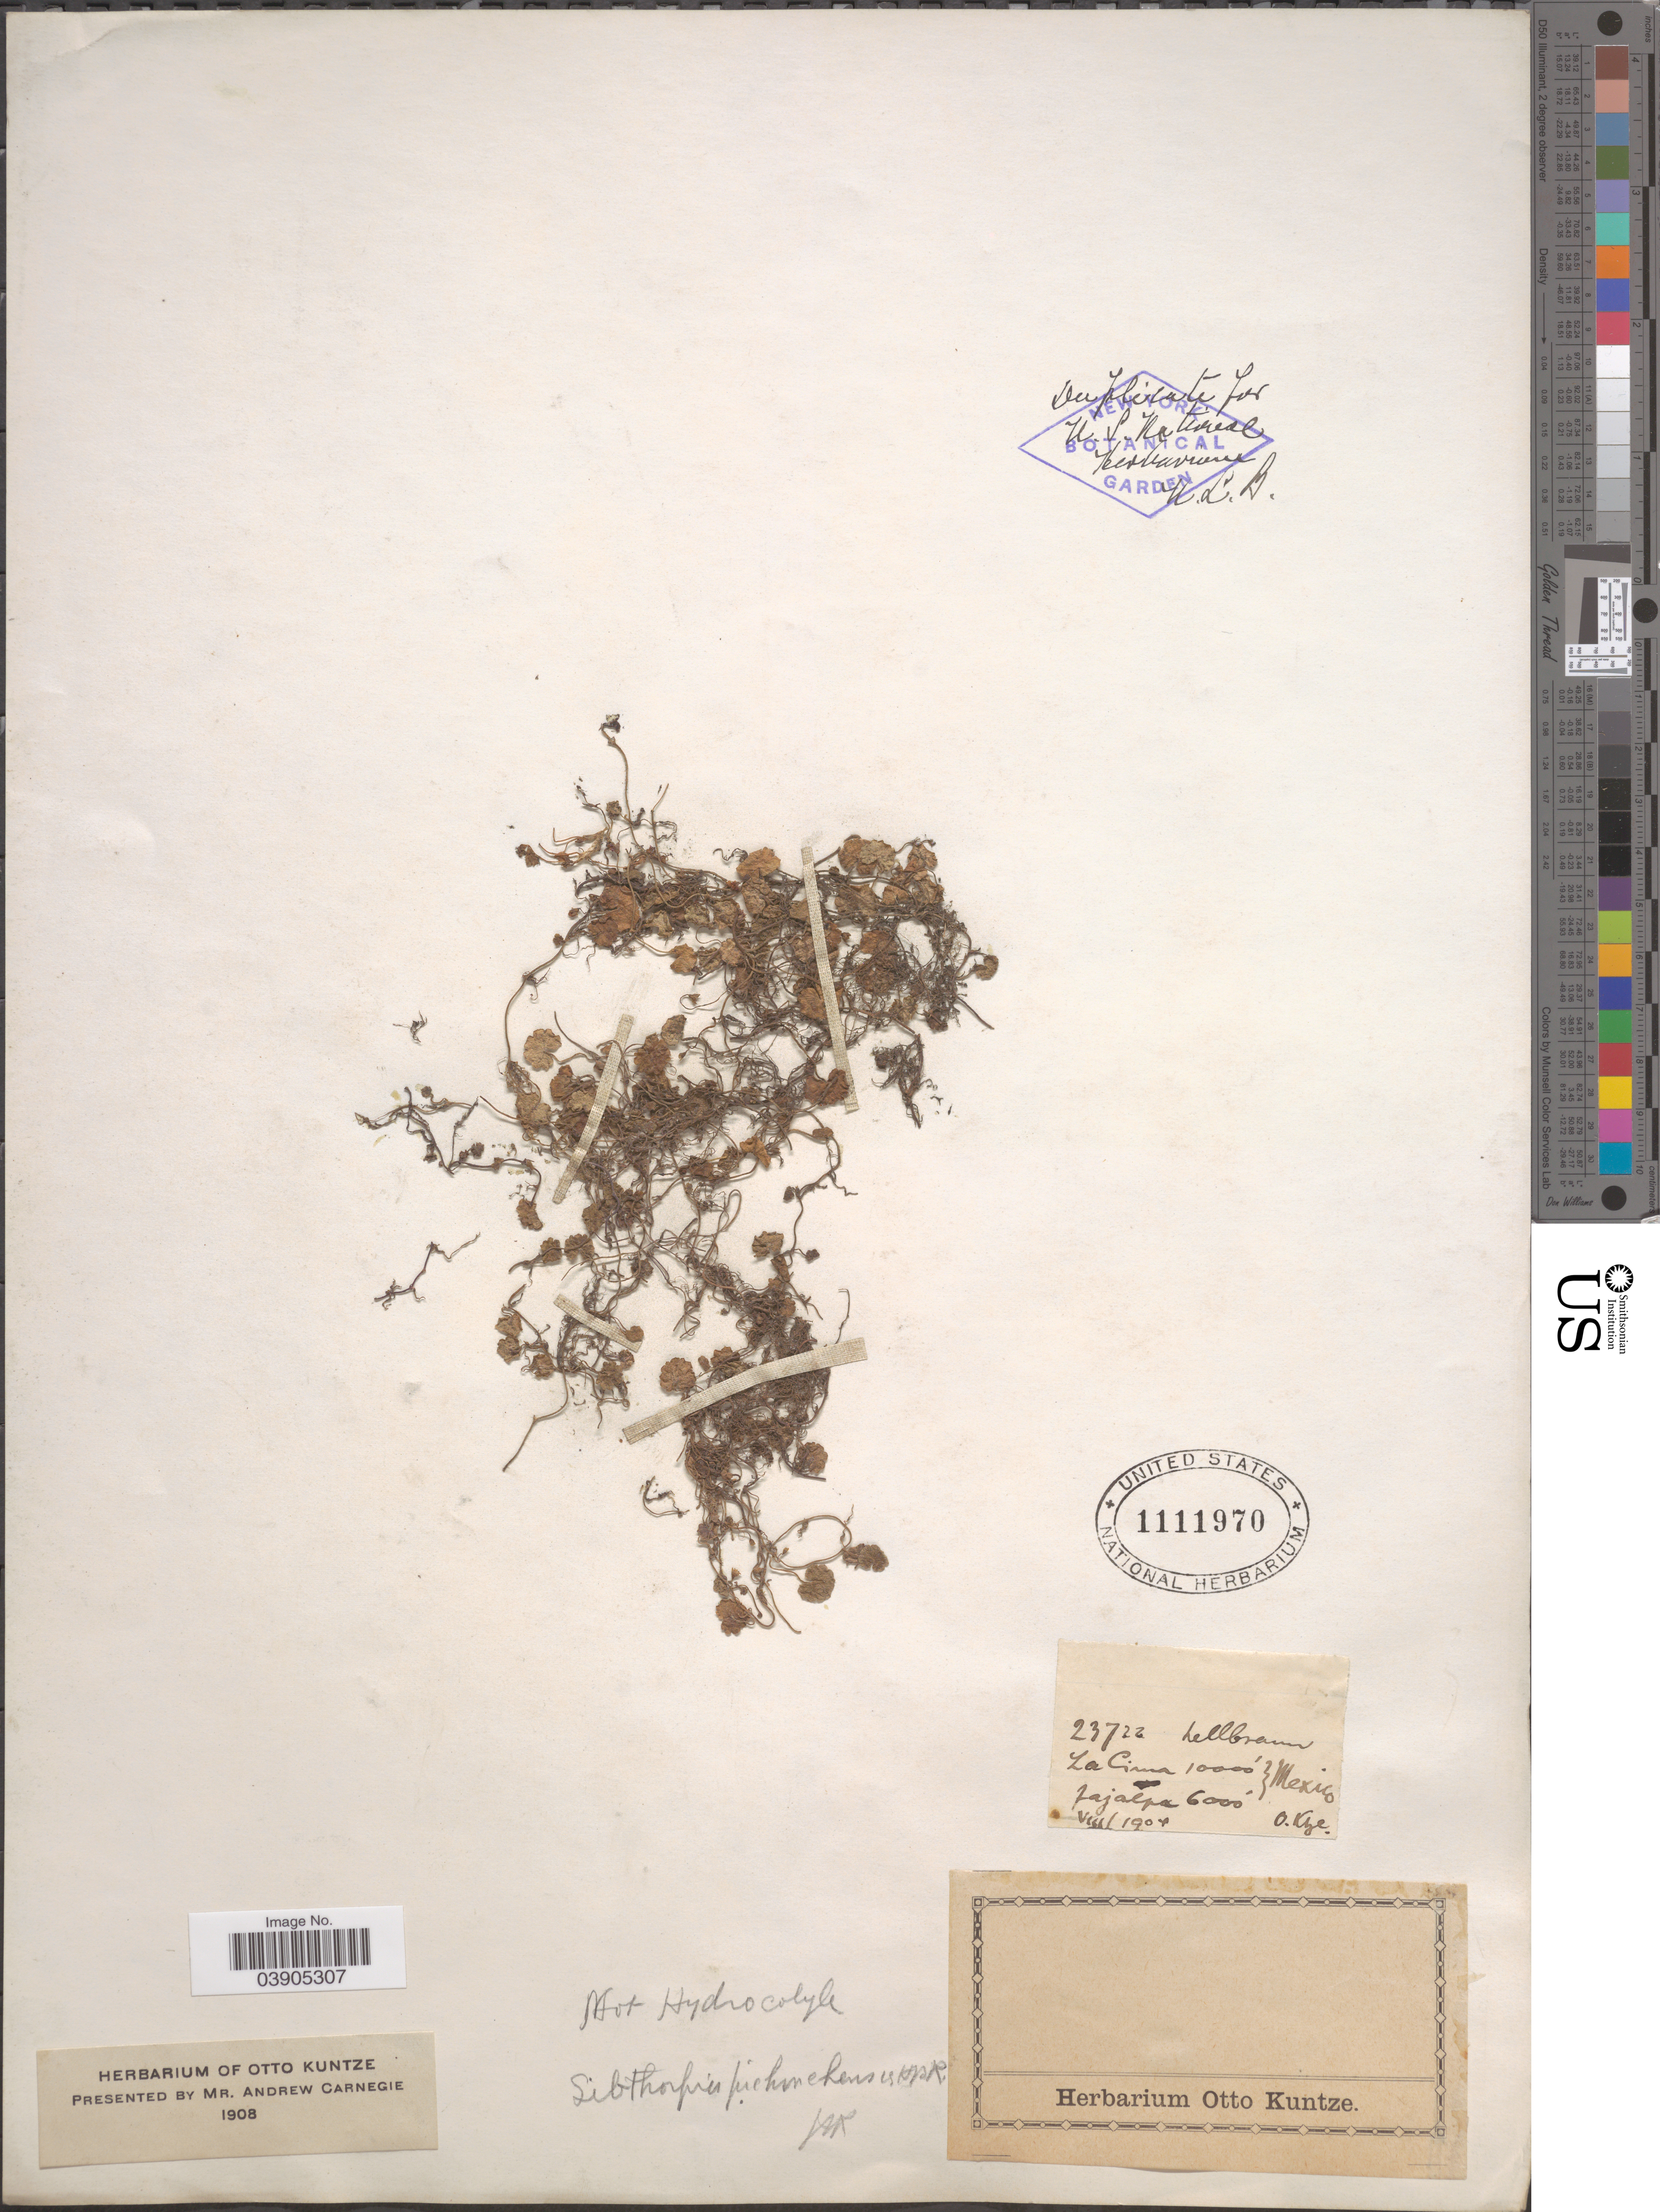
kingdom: Plantae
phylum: Tracheophyta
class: Magnoliopsida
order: Lamiales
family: Plantaginaceae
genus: Sibthorpia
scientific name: Sibthorpia repens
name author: (L.) Kuntze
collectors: C.E.O. Kuntze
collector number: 23722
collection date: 1904-08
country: Mexico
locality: La Cima. Jajalpa.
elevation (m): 1829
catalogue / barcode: US 1111970